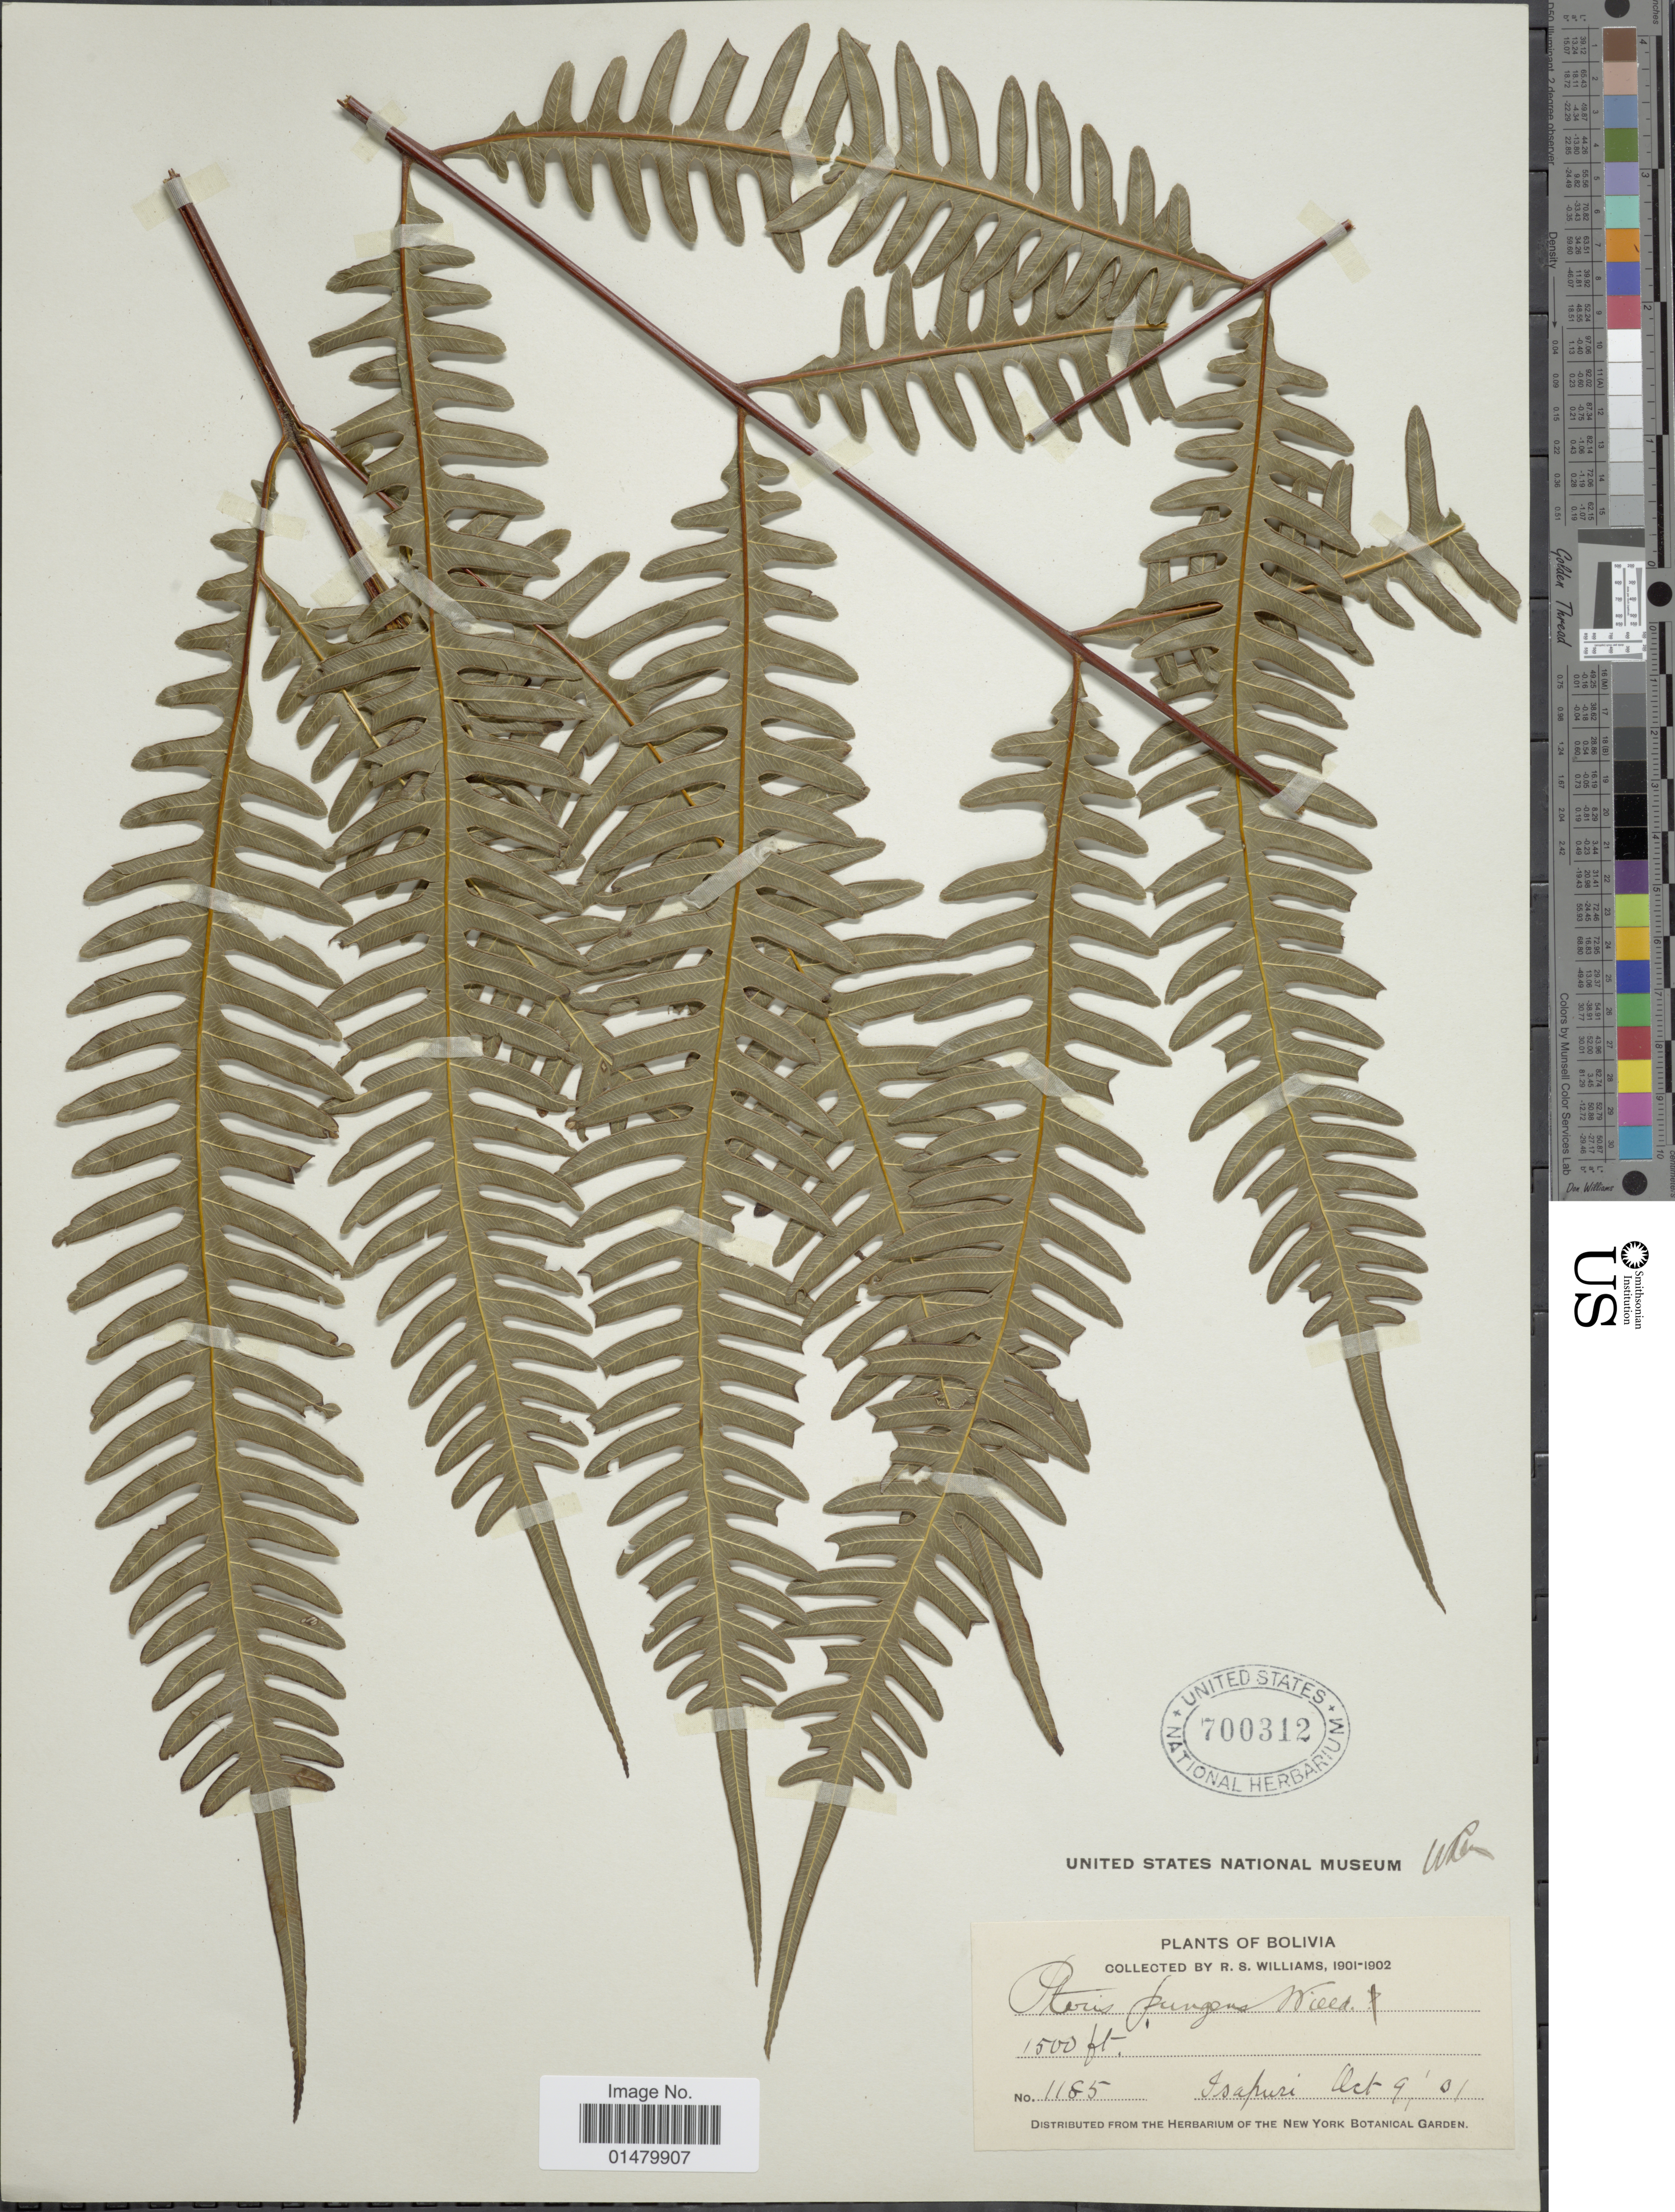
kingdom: Plantae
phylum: Tracheophyta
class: Polypodiopsida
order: Polypodiales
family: Pteridaceae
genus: Pteris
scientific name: Pteris pungens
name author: Willd.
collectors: R. S. Williams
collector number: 1185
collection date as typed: Oct. 9, 1901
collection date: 1901-10-09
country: Bolivia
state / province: La Páz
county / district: Larecaja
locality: Isupuri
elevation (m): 457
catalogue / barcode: US 700312